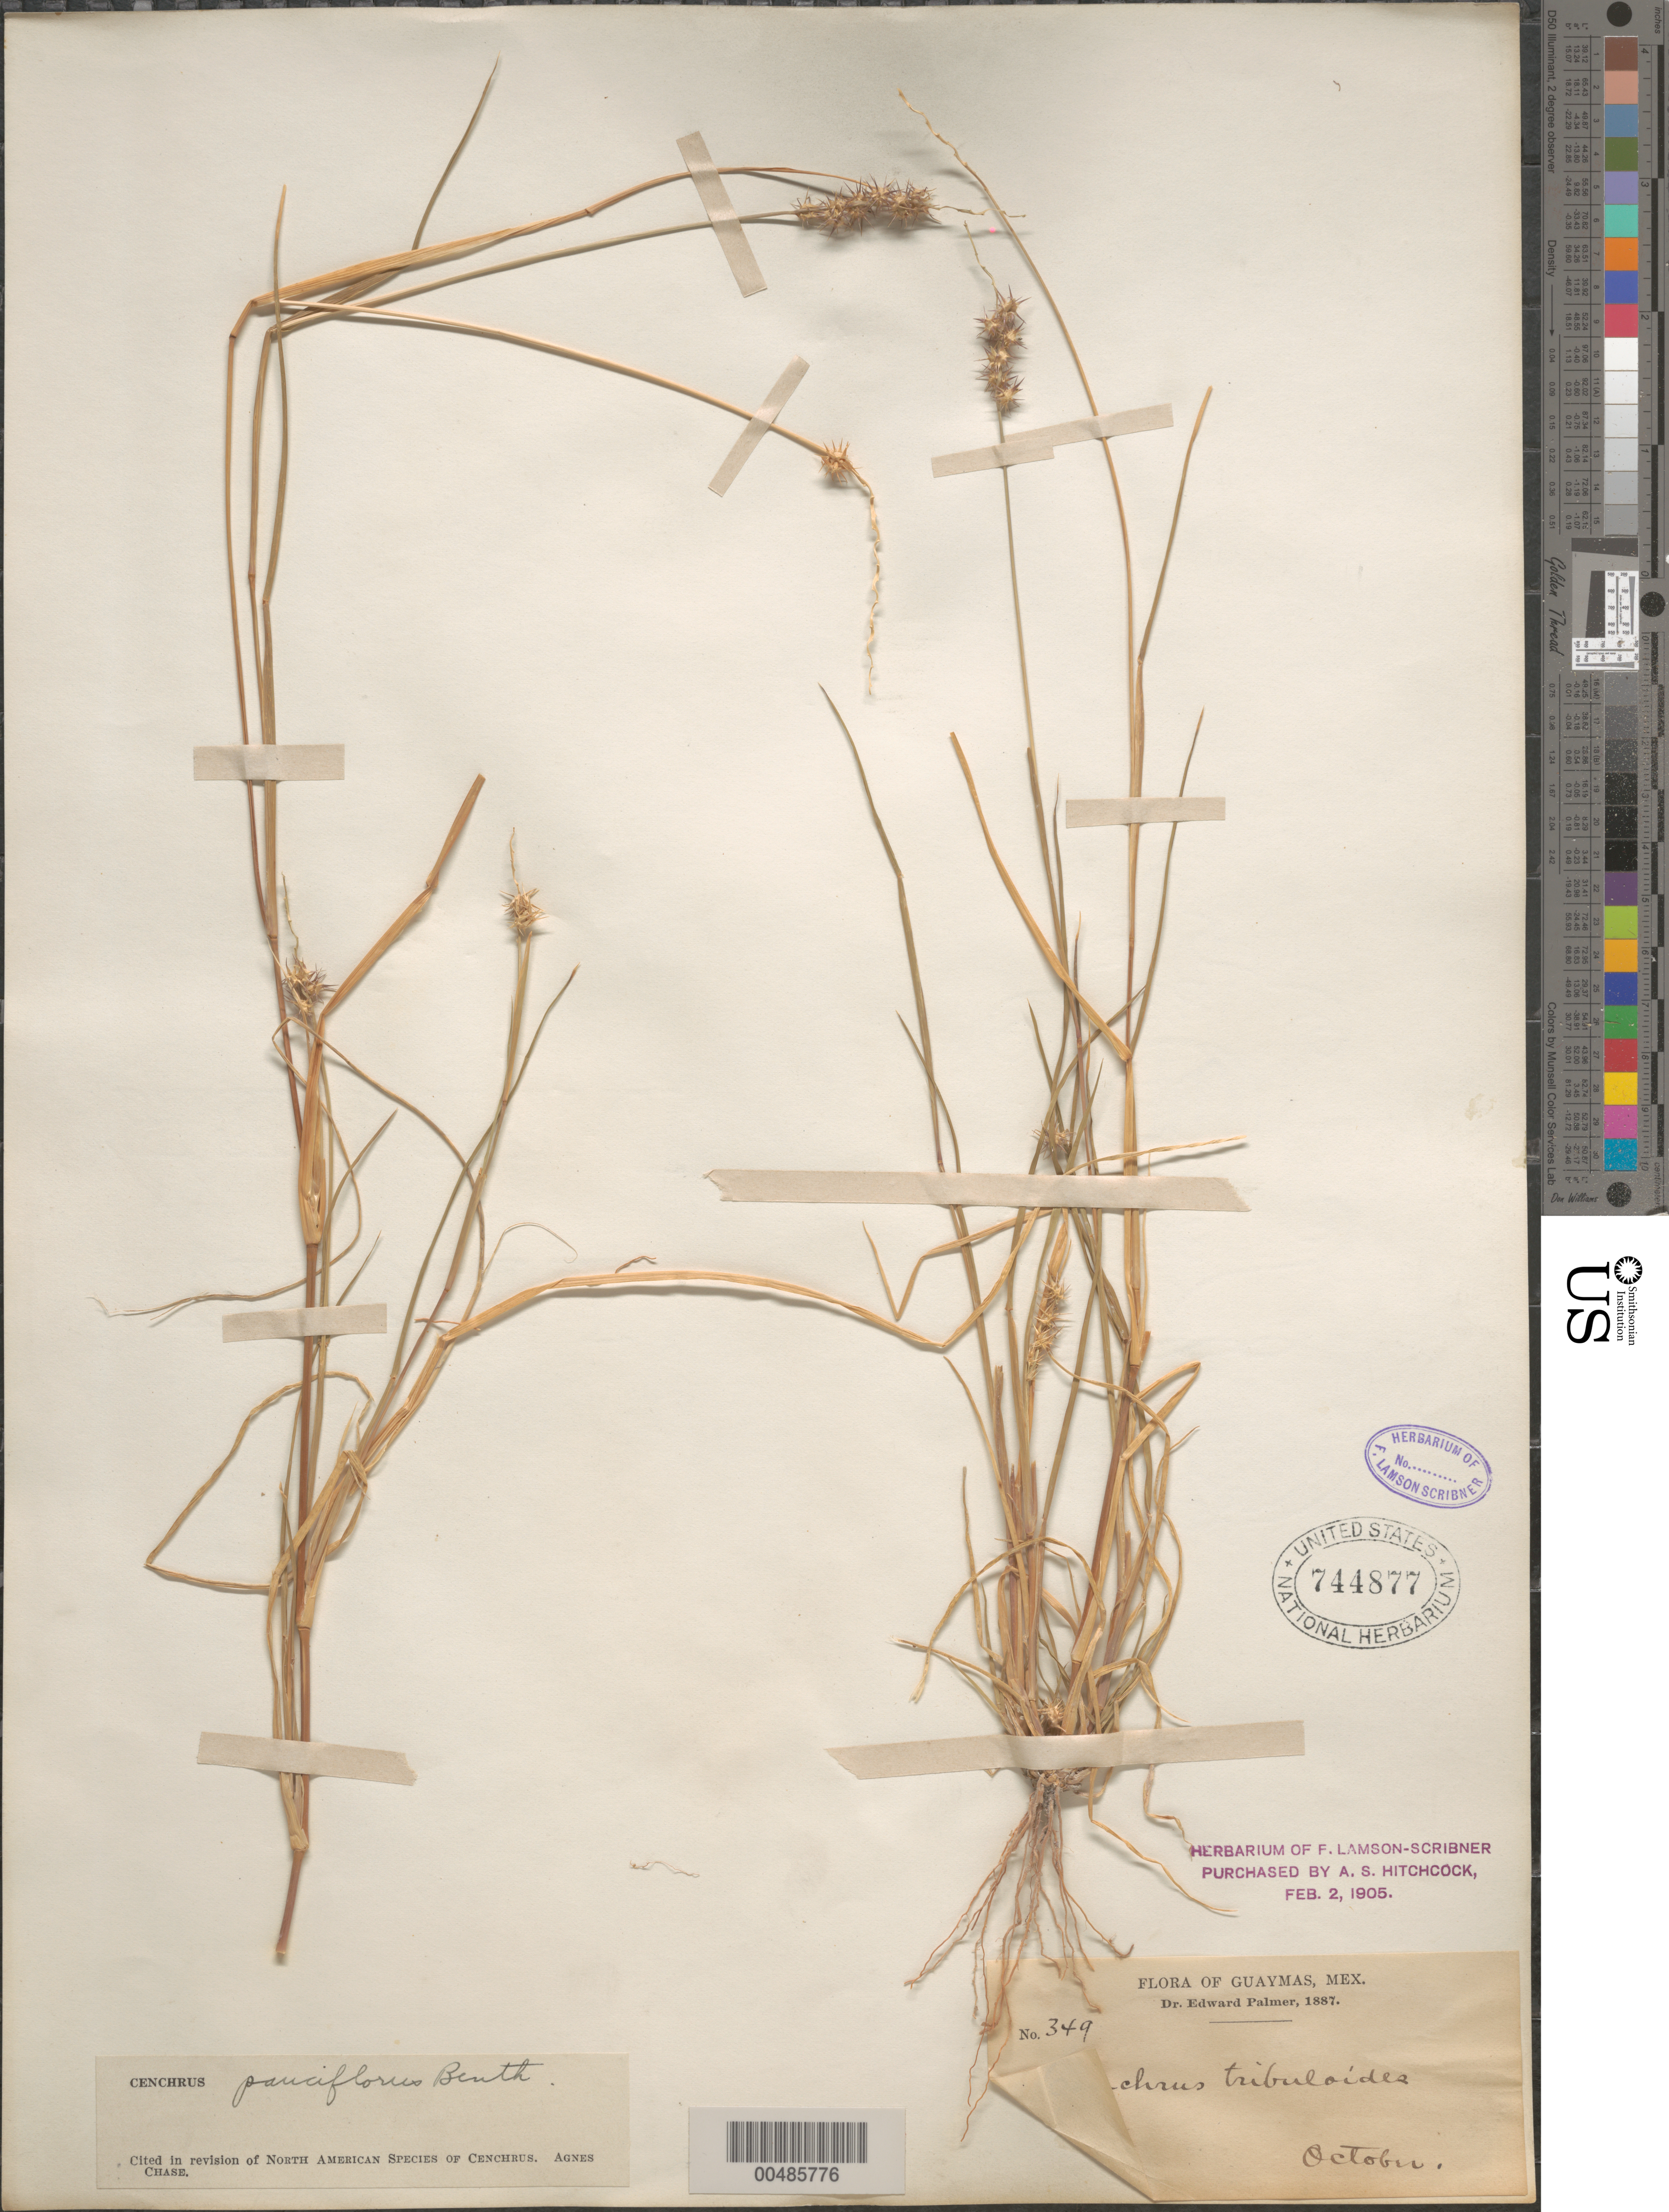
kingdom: Plantae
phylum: Tracheophyta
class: Liliopsida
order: Poales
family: Poaceae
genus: Cenchrus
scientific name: Cenchrus incertus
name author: M.A. Curtis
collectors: E. Palmer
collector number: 349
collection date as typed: Oct 1887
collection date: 1887-10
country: Mexico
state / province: Sonora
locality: Guaymas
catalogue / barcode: US 744877